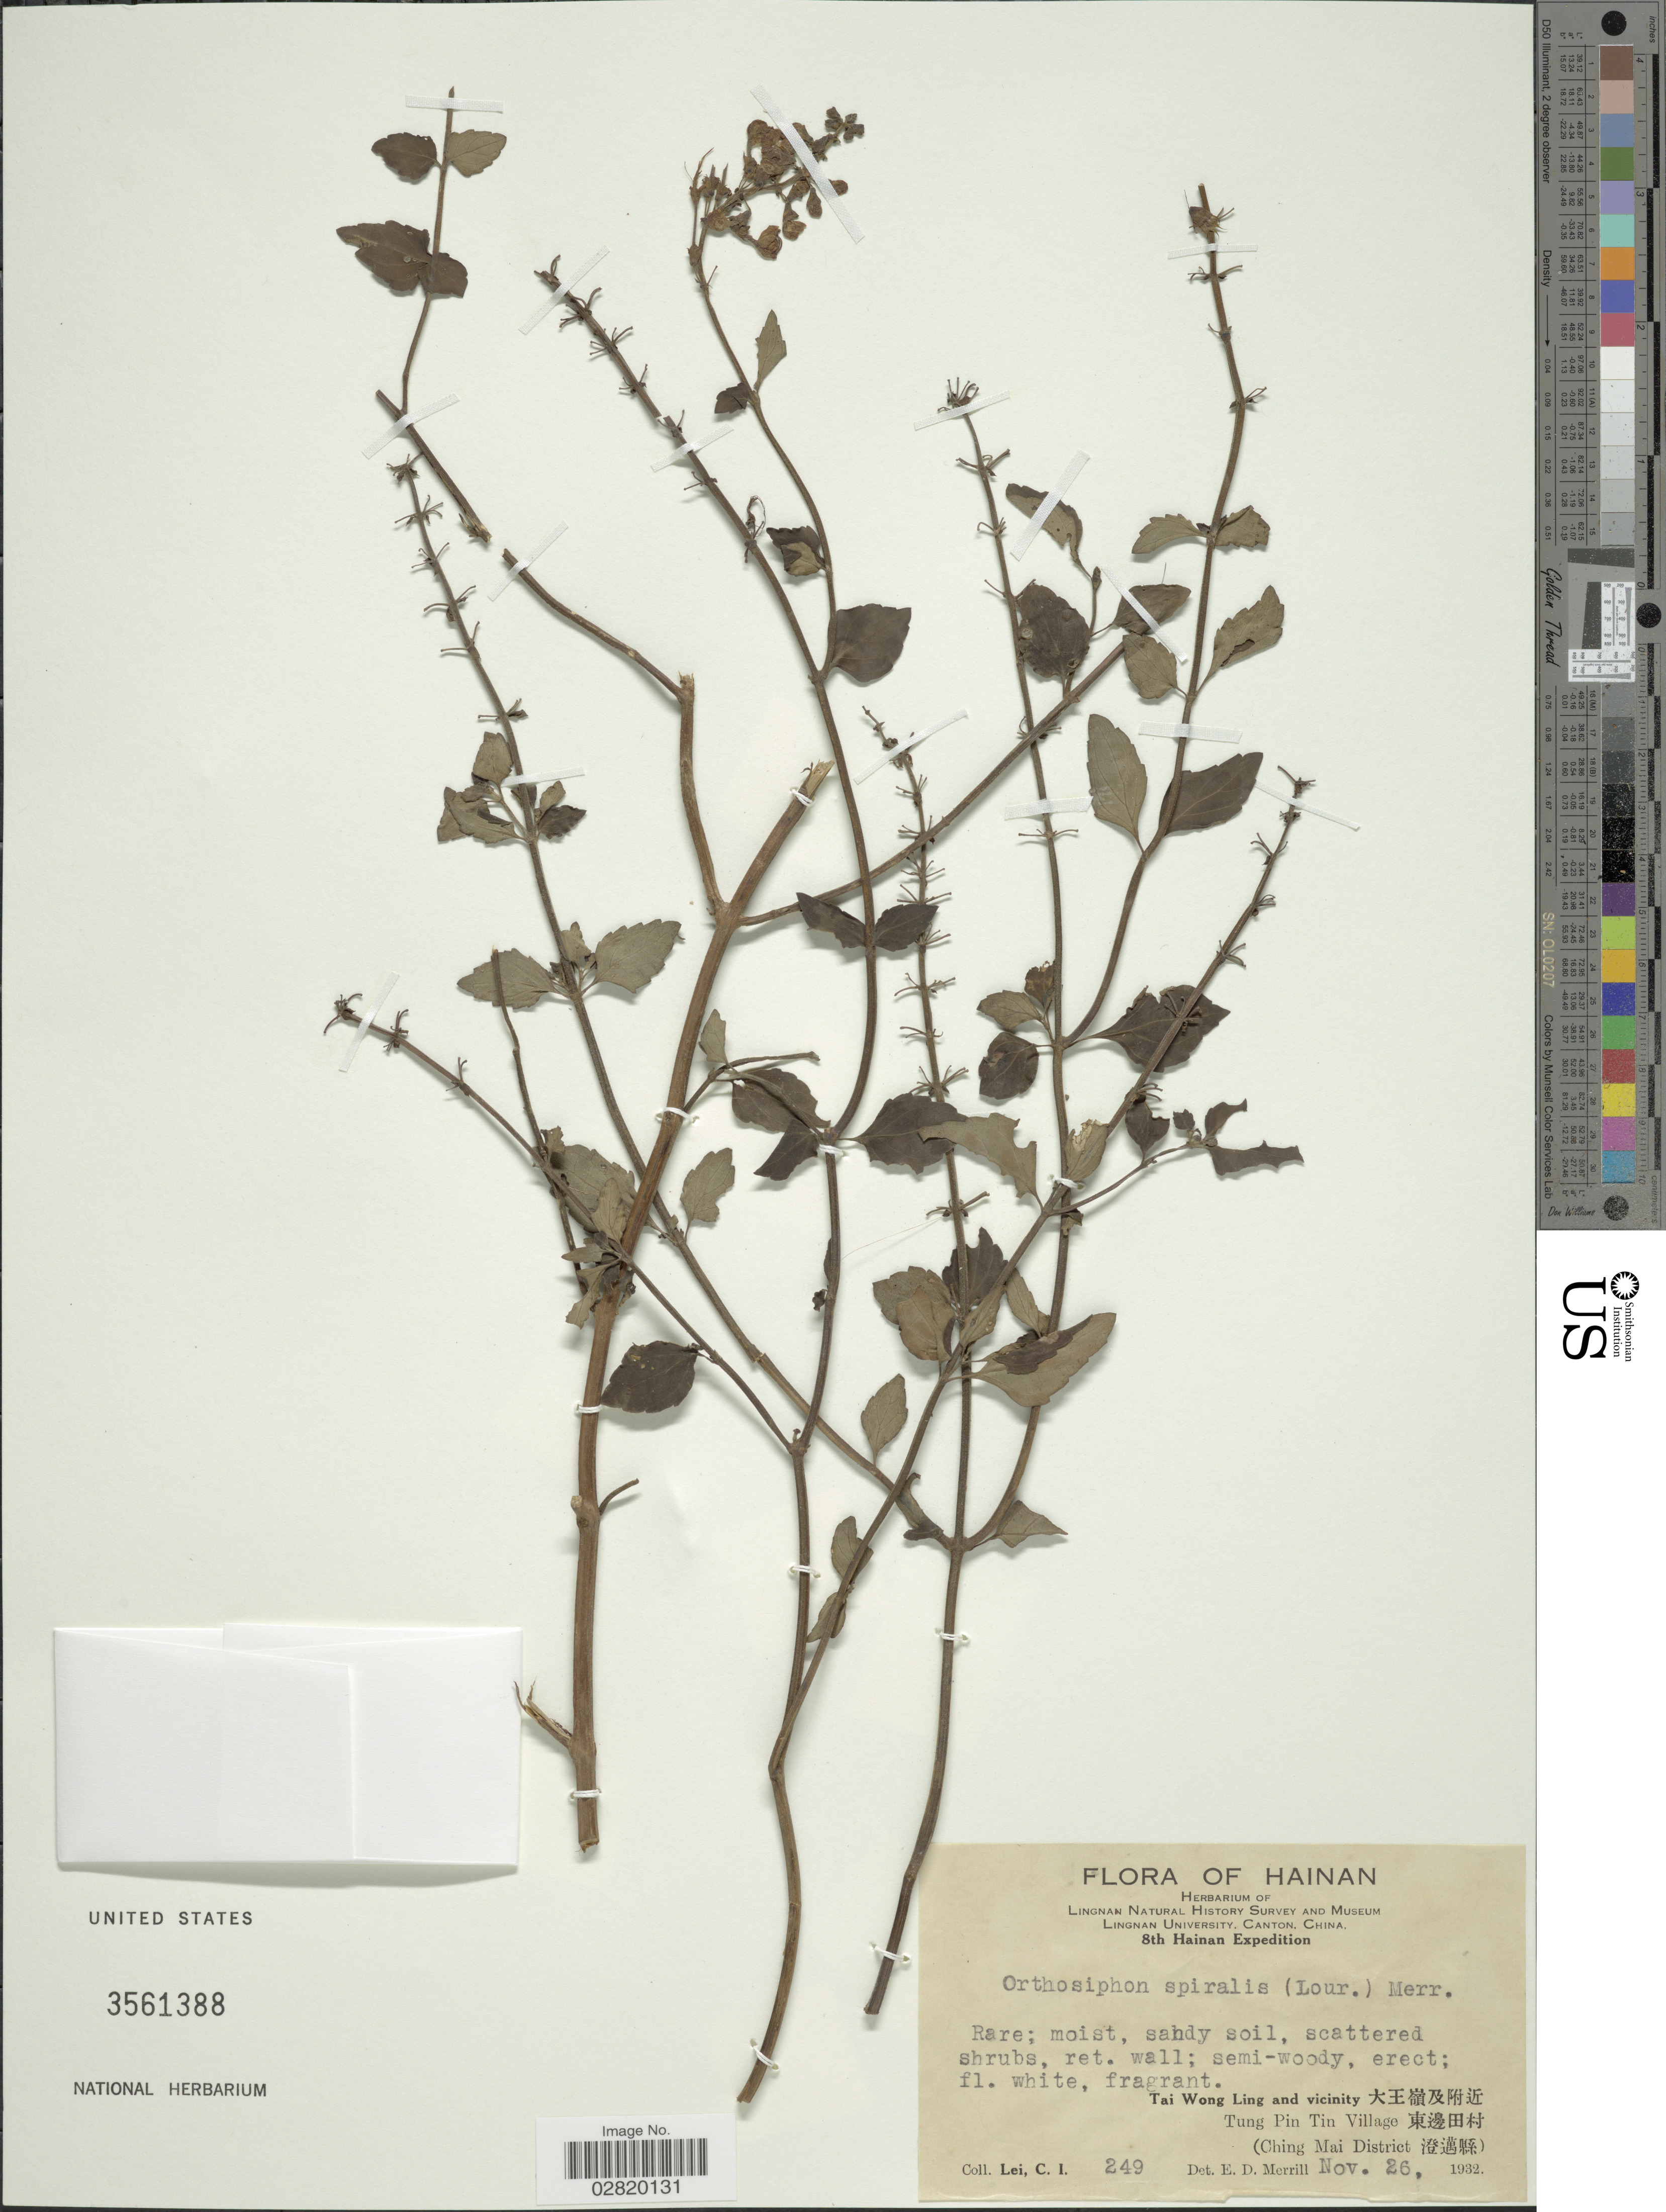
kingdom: Plantae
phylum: Tracheophyta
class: Magnoliopsida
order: Lamiales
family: Lamiaceae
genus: Orthosiphon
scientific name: Orthosiphon spiralis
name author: (Lour.) Merr.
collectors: C. I. Lei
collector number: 249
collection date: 1932-11-26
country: China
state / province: Hainan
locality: Tai Wong Ling and vicinity, X, Tung Pin Tin Village X, Ching Mai District X.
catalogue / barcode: US 3561388